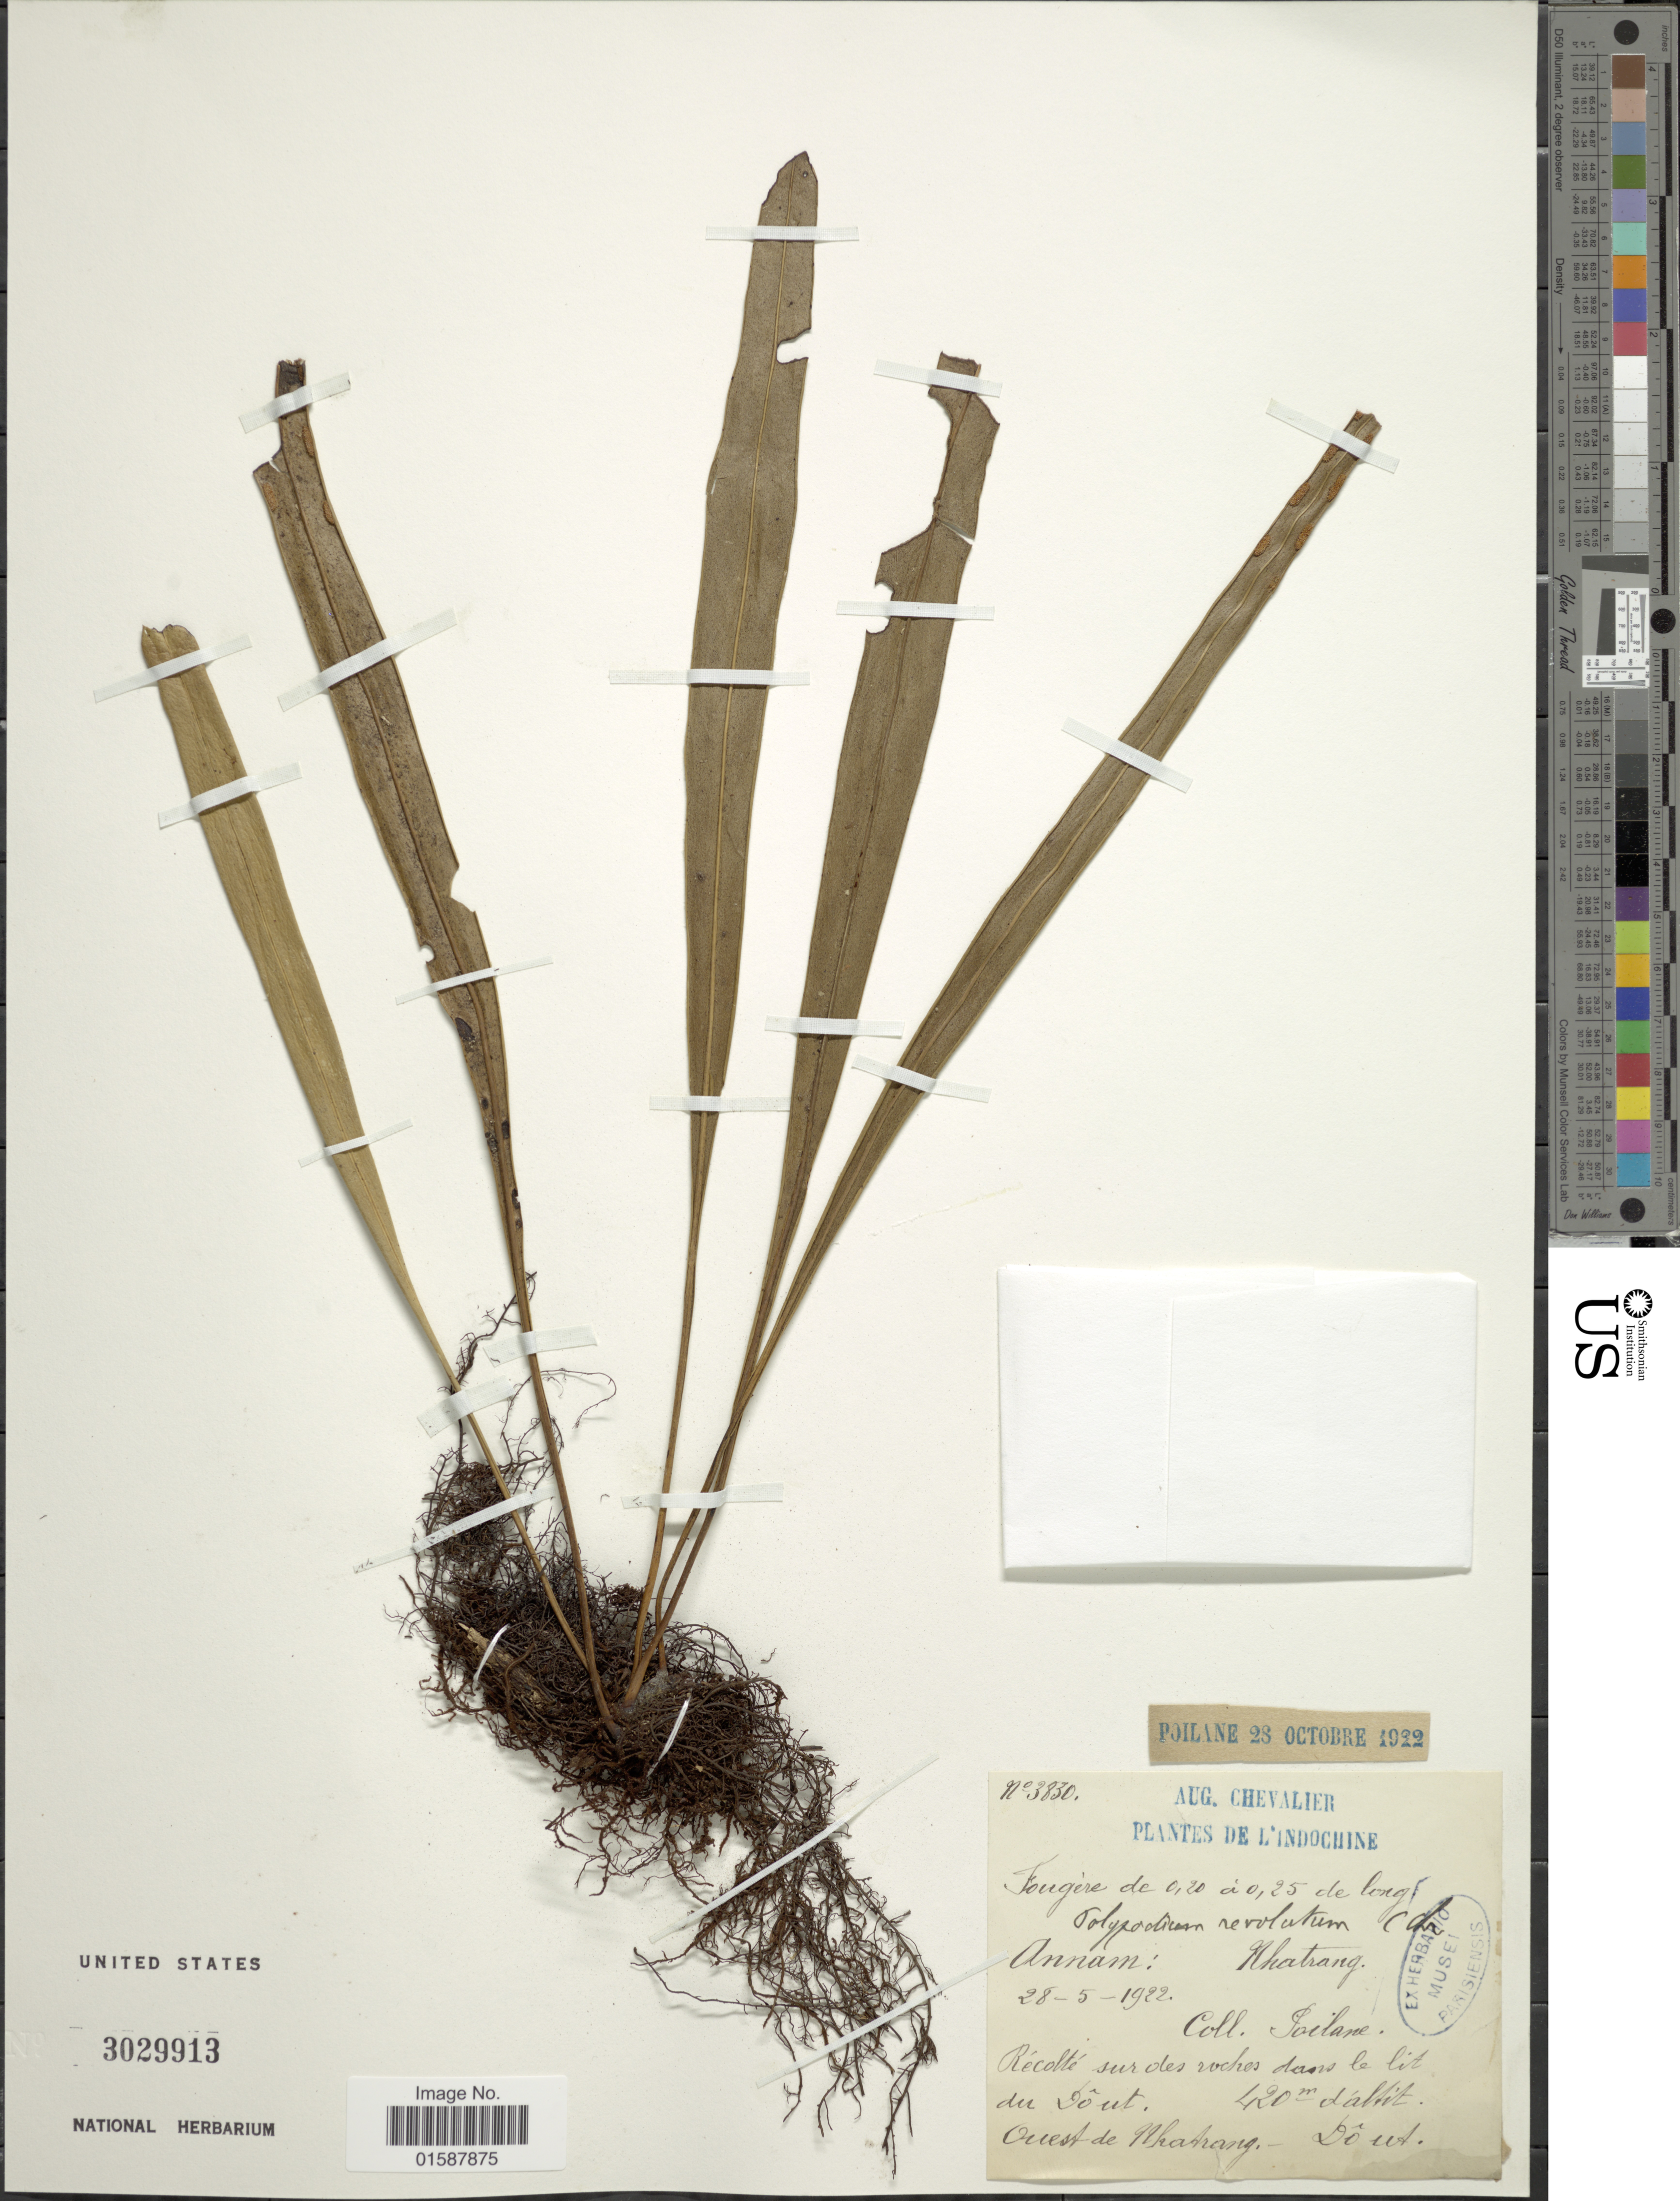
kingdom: Plantae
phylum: Tracheophyta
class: Polypodiopsida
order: Polypodiales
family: Polypodiaceae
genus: Lepisorus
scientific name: Lepisorus revoluta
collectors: -. Poilane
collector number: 3830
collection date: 1922-05-28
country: Vietnam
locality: L'Indochine. Annam: Nhatrang [interpreted]. Sur des roches dans le lit du Dô ut. Ouest de Nhatrang - Dô ut [interpreted]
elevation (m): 420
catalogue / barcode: US 3029913